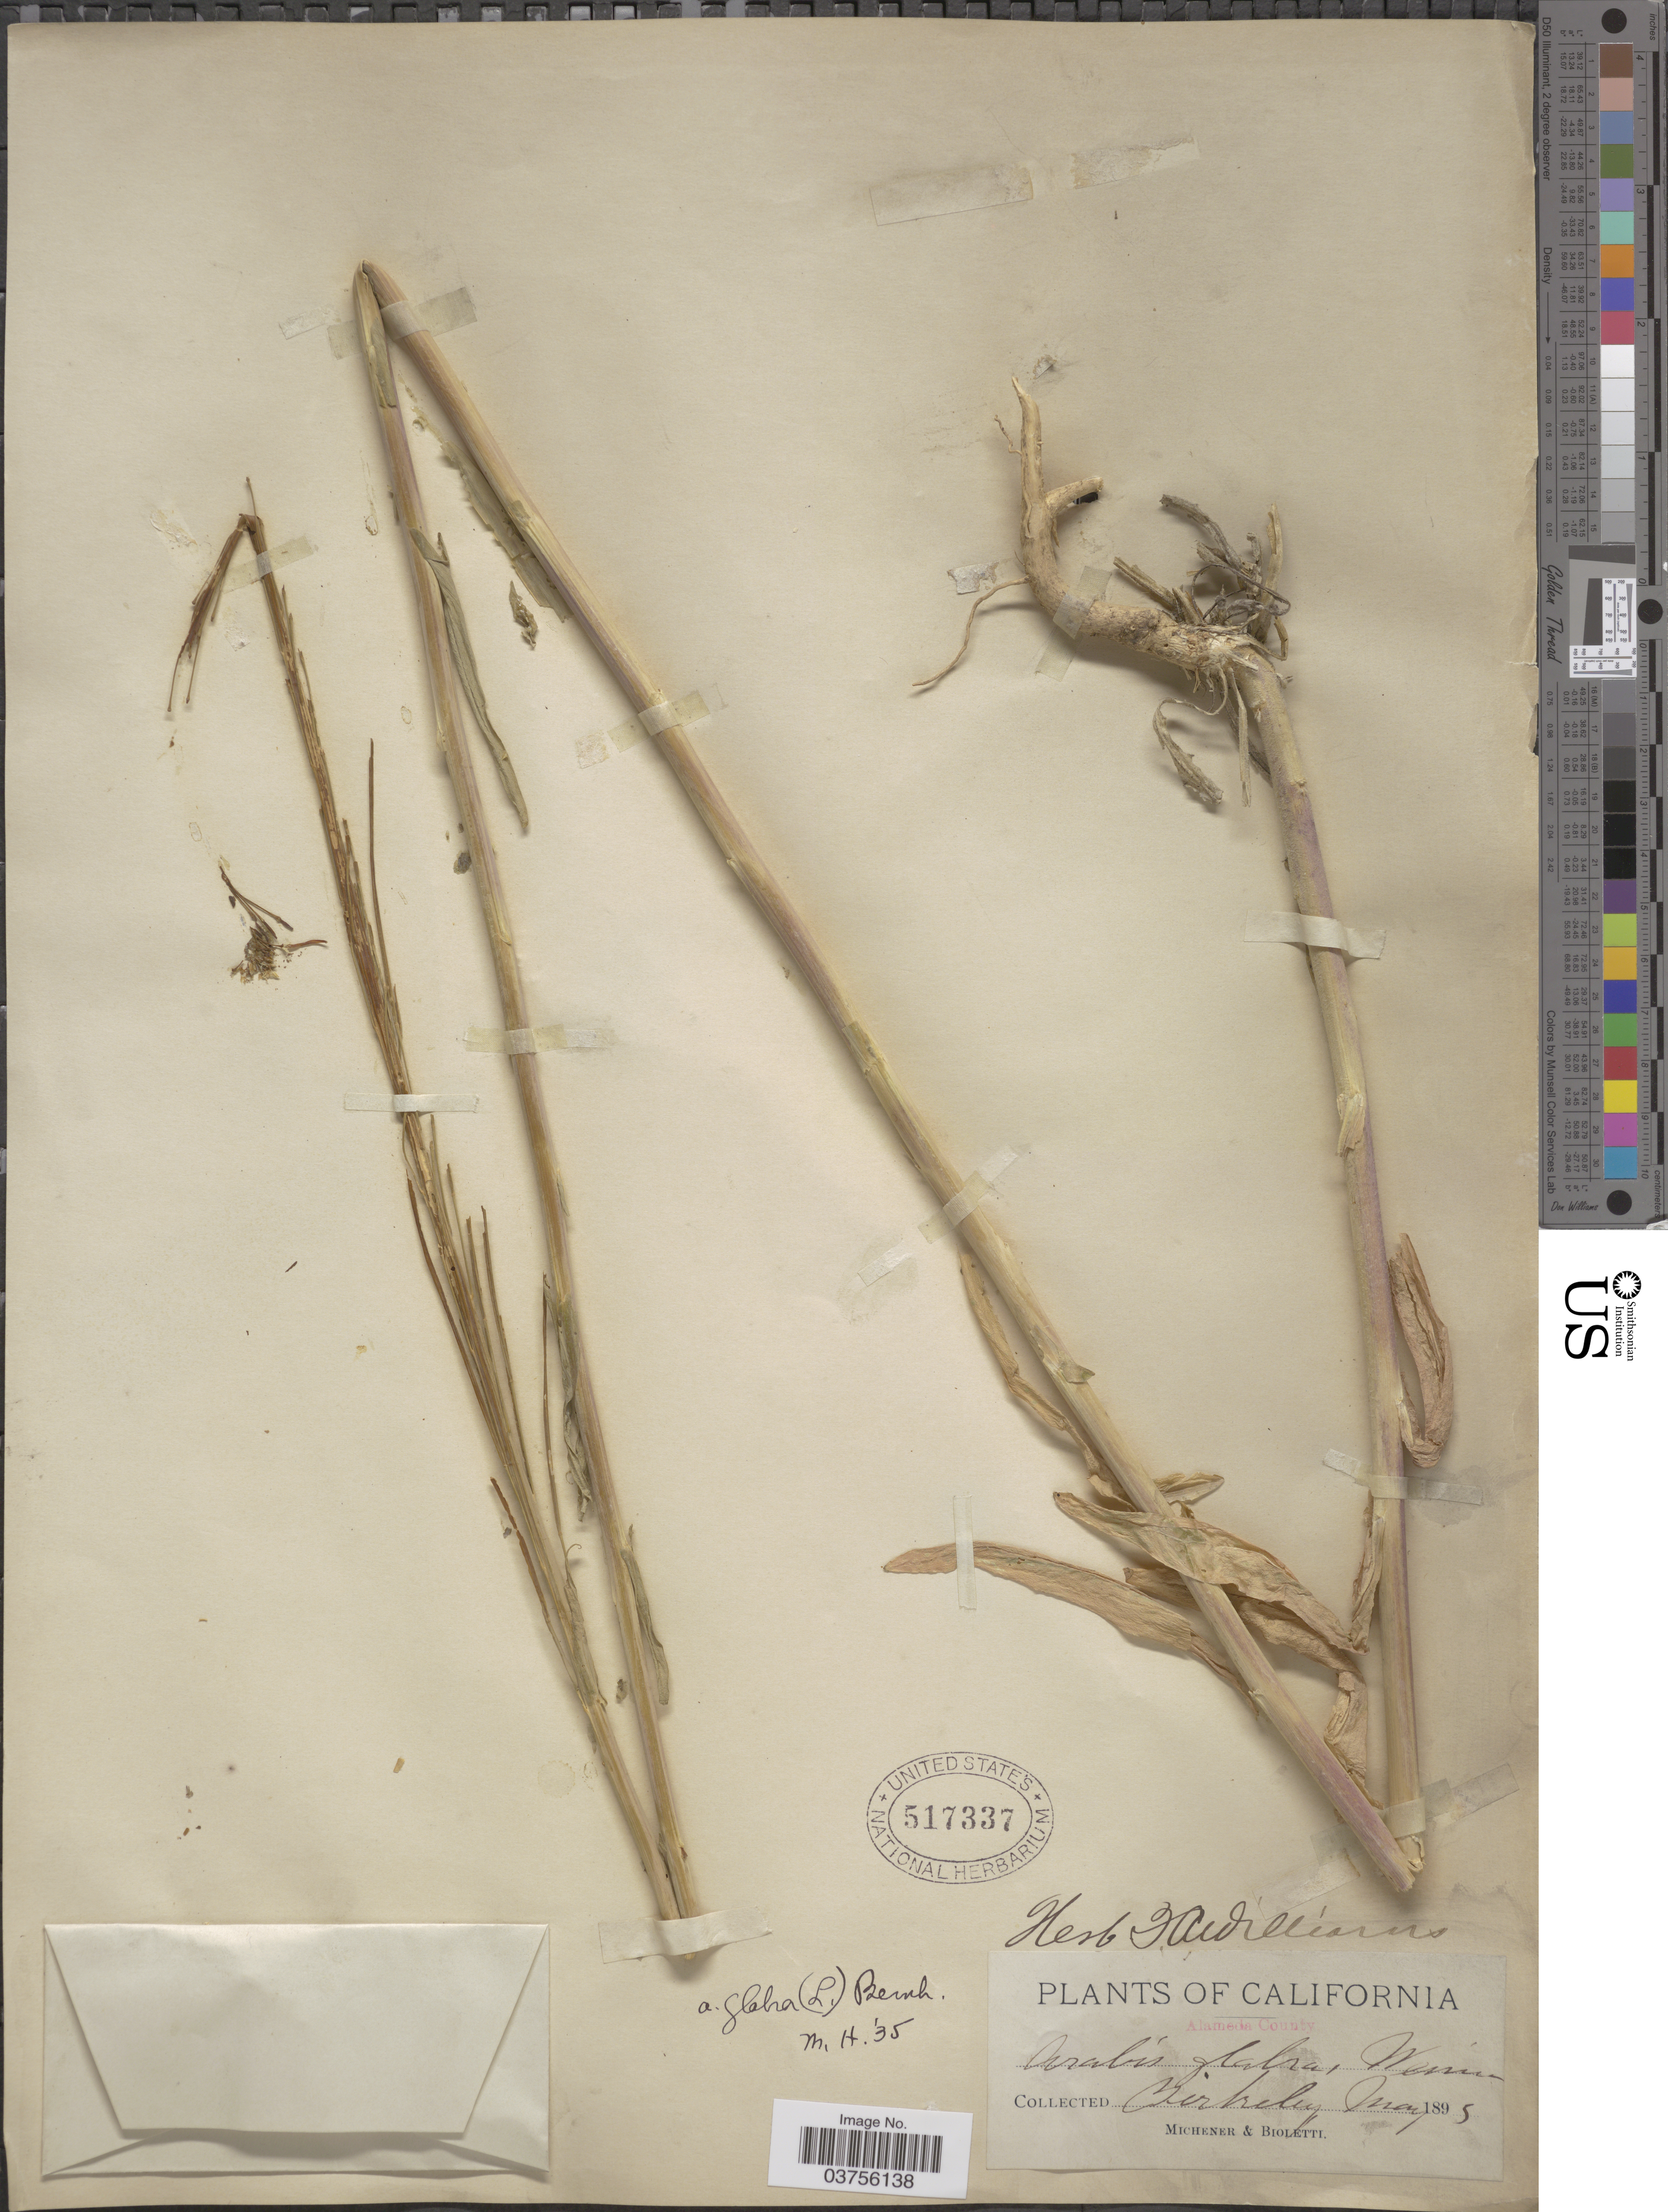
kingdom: Plantae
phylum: Tracheophyta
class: Magnoliopsida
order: Brassicales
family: Brassicaceae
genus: Turritis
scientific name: Turritis glabra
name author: L.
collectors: -. Michener & -- Bioletti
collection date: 1895-05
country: United States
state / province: California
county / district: Alameda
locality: Alameda County. Birkeley.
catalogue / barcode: US 517337